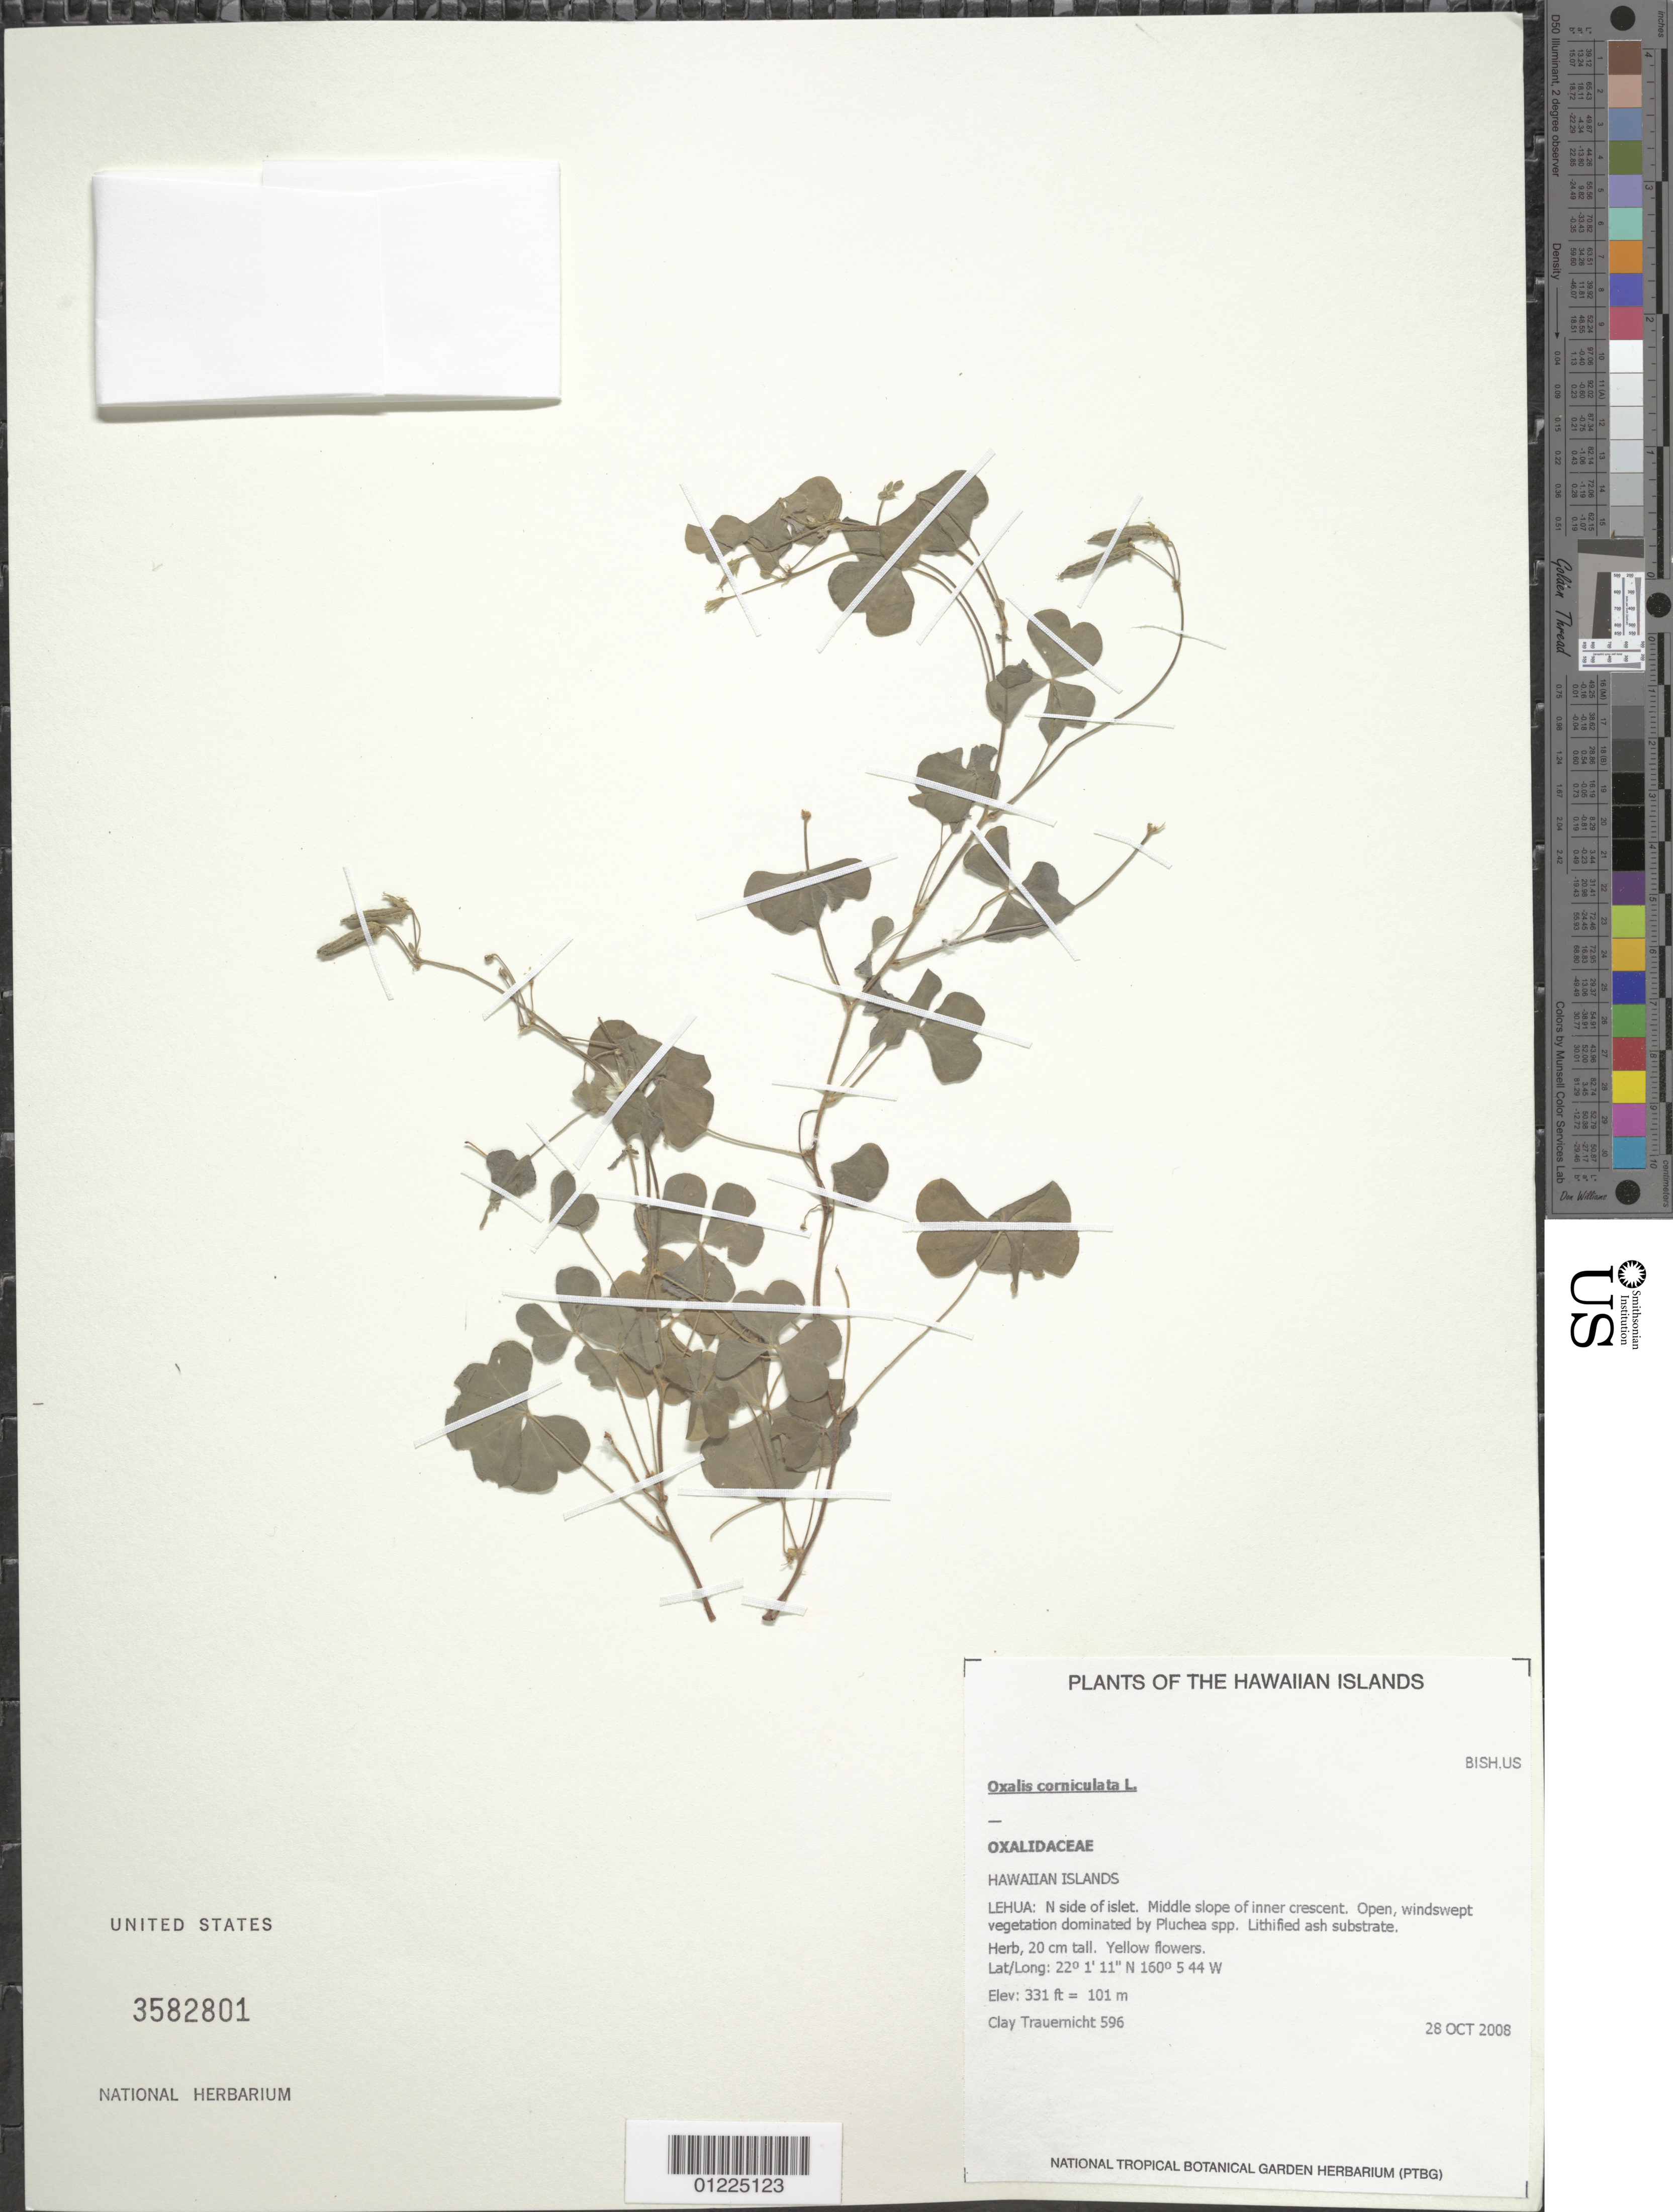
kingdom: Plantae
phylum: Tracheophyta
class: Magnoliopsida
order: Oxalidales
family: Oxalidaceae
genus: Oxalis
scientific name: Oxalis corniculata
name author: L.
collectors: C. Trauernicht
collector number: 596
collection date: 2008-10-28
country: United States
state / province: Hawaii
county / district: Kauai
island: Lehua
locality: N side of islet, middle slope of inner crescent.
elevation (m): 101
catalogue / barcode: US 3582801